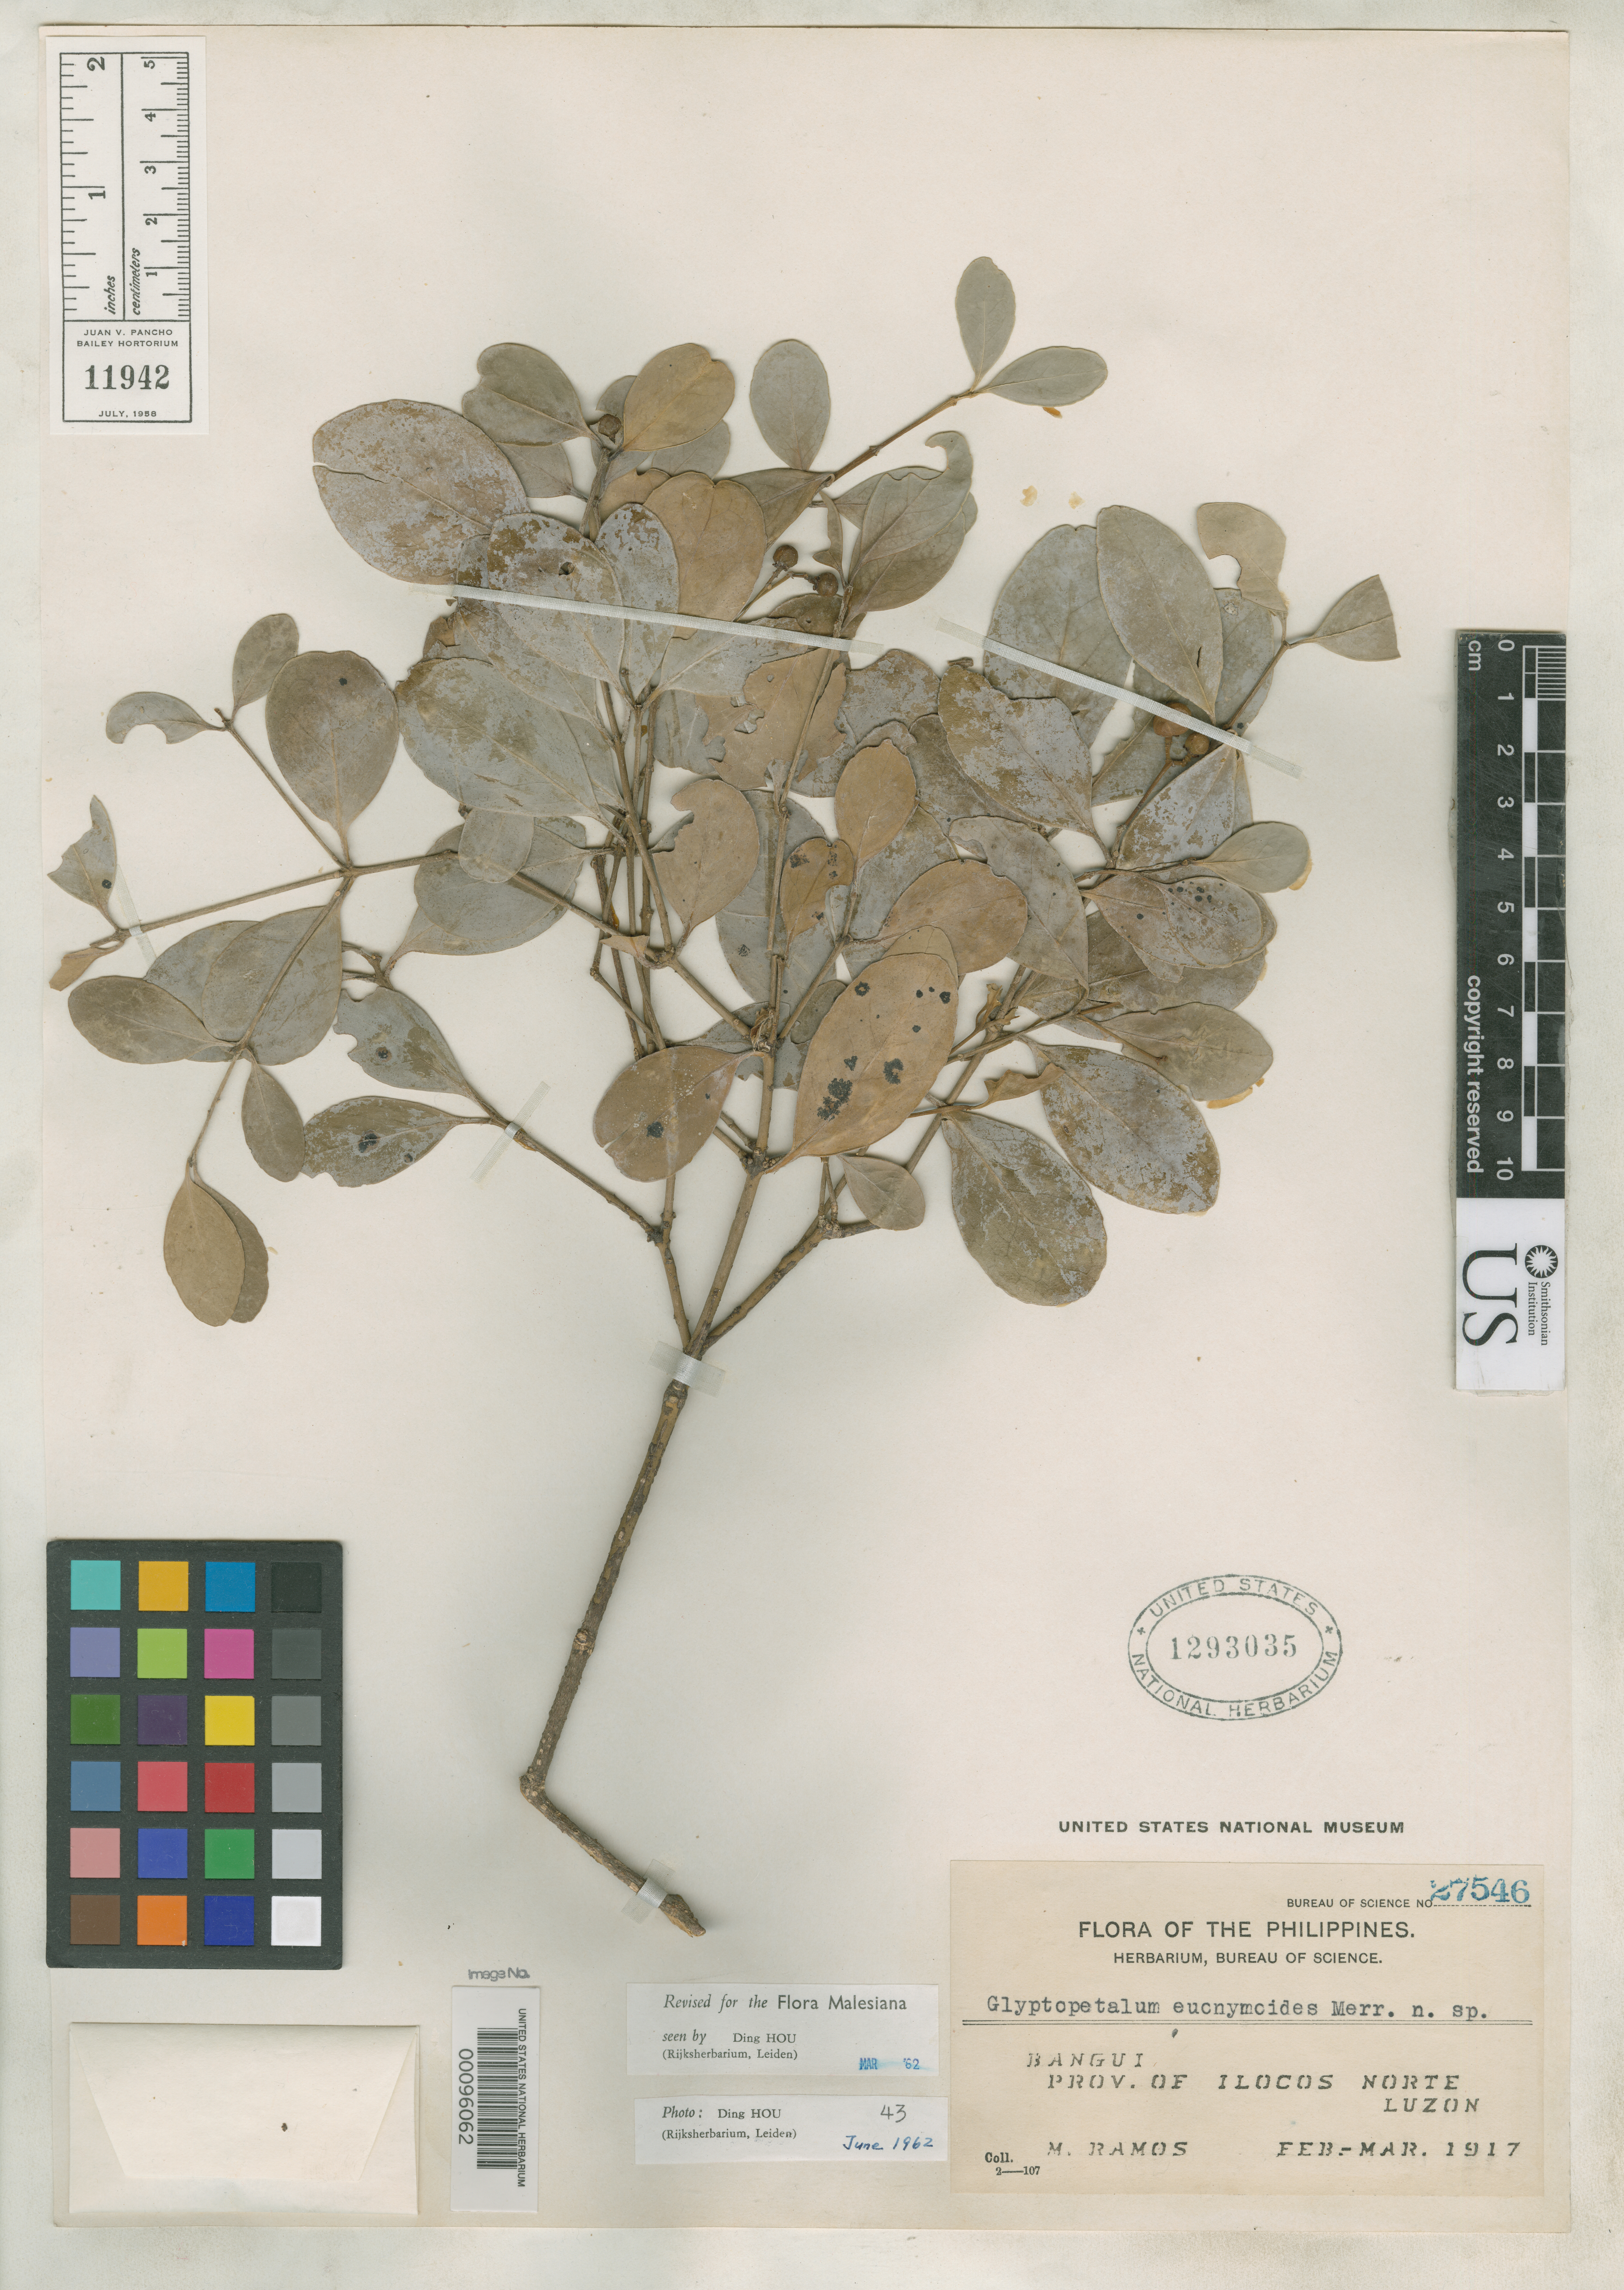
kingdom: Plantae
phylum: Tracheophyta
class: Magnoliopsida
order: Celastrales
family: Celastraceae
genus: Glyptopetalum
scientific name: Glyptopetalum euonymoides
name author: Merr.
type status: Isotype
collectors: M. Ramos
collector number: Bur. Sci. 27546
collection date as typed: Feb 1917 to -- Mar 1917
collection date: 1917-02/1917-03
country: Philippines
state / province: Ilocos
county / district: Ilocos Norte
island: Luzon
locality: Bangui.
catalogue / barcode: US 1293035